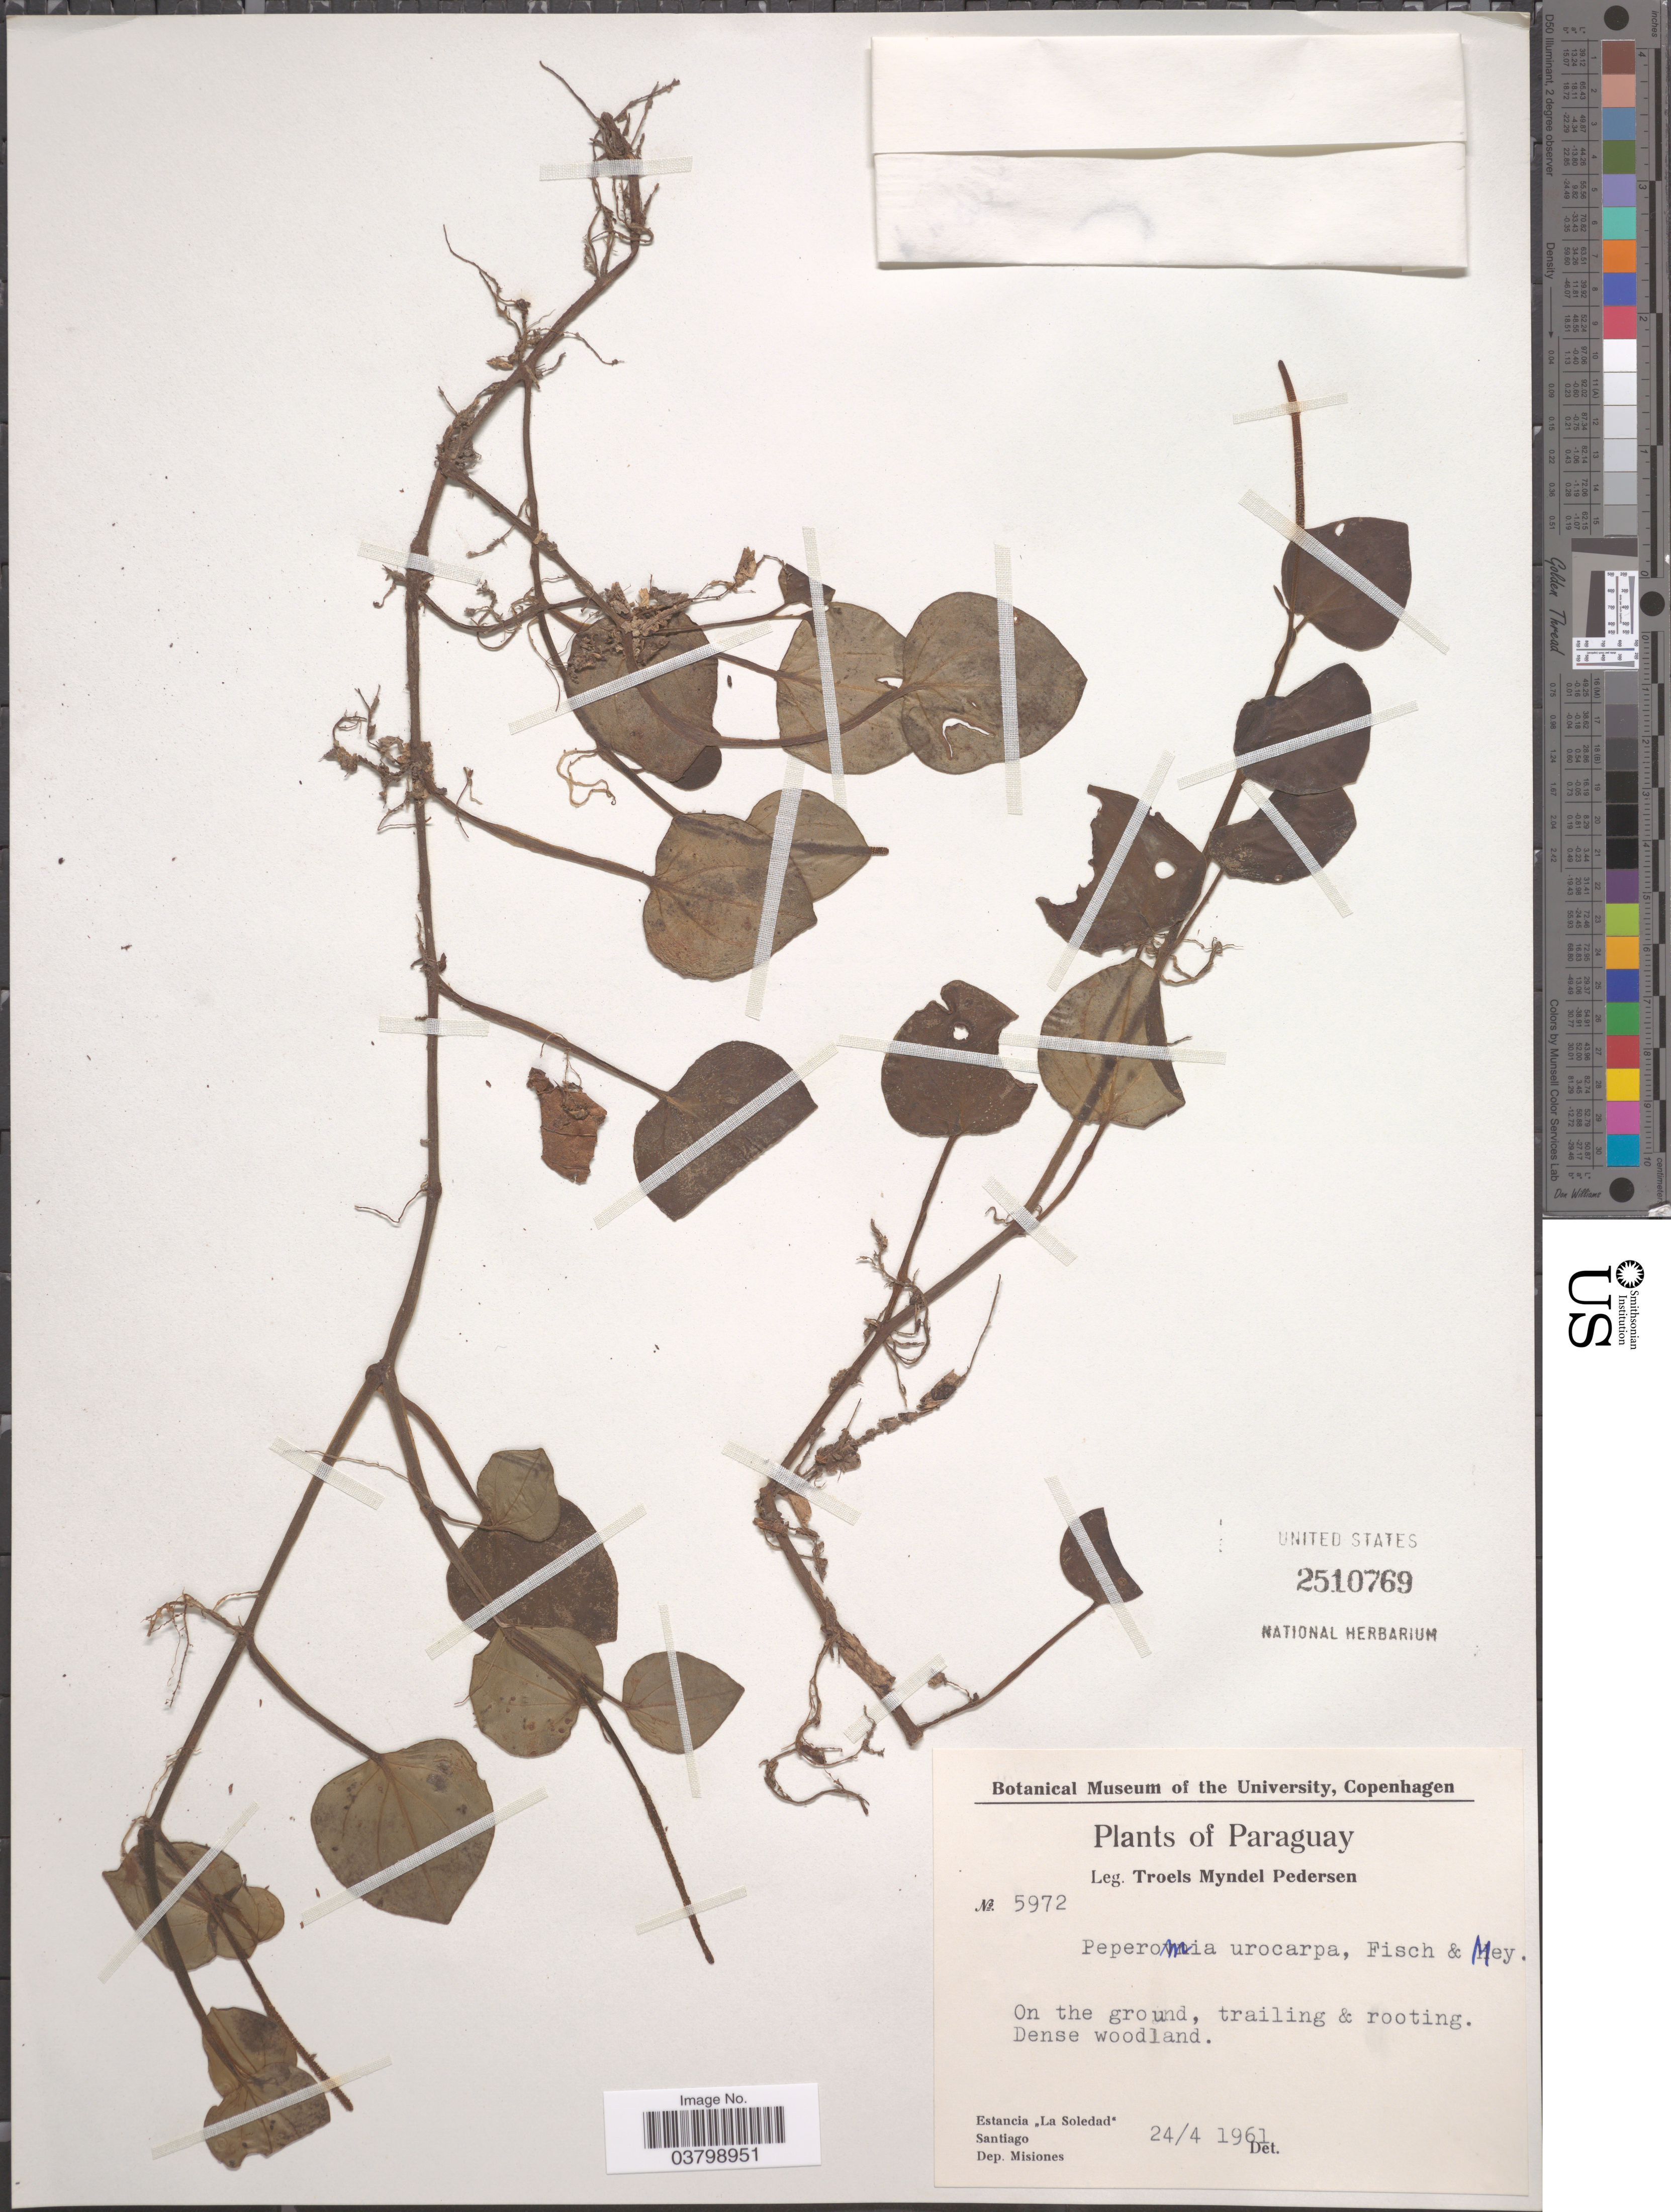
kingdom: Plantae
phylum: Tracheophyta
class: Magnoliopsida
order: Piperales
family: Piperaceae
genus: Peperomia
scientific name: Peperomia urocarpa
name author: Fisch. & C.A. Mey.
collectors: T. Pederson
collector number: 5972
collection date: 1961-04-24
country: Paraguay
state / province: Misiones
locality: Estancia "La Soledad", Santiago. Dep. Misiones.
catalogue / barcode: US 2510769